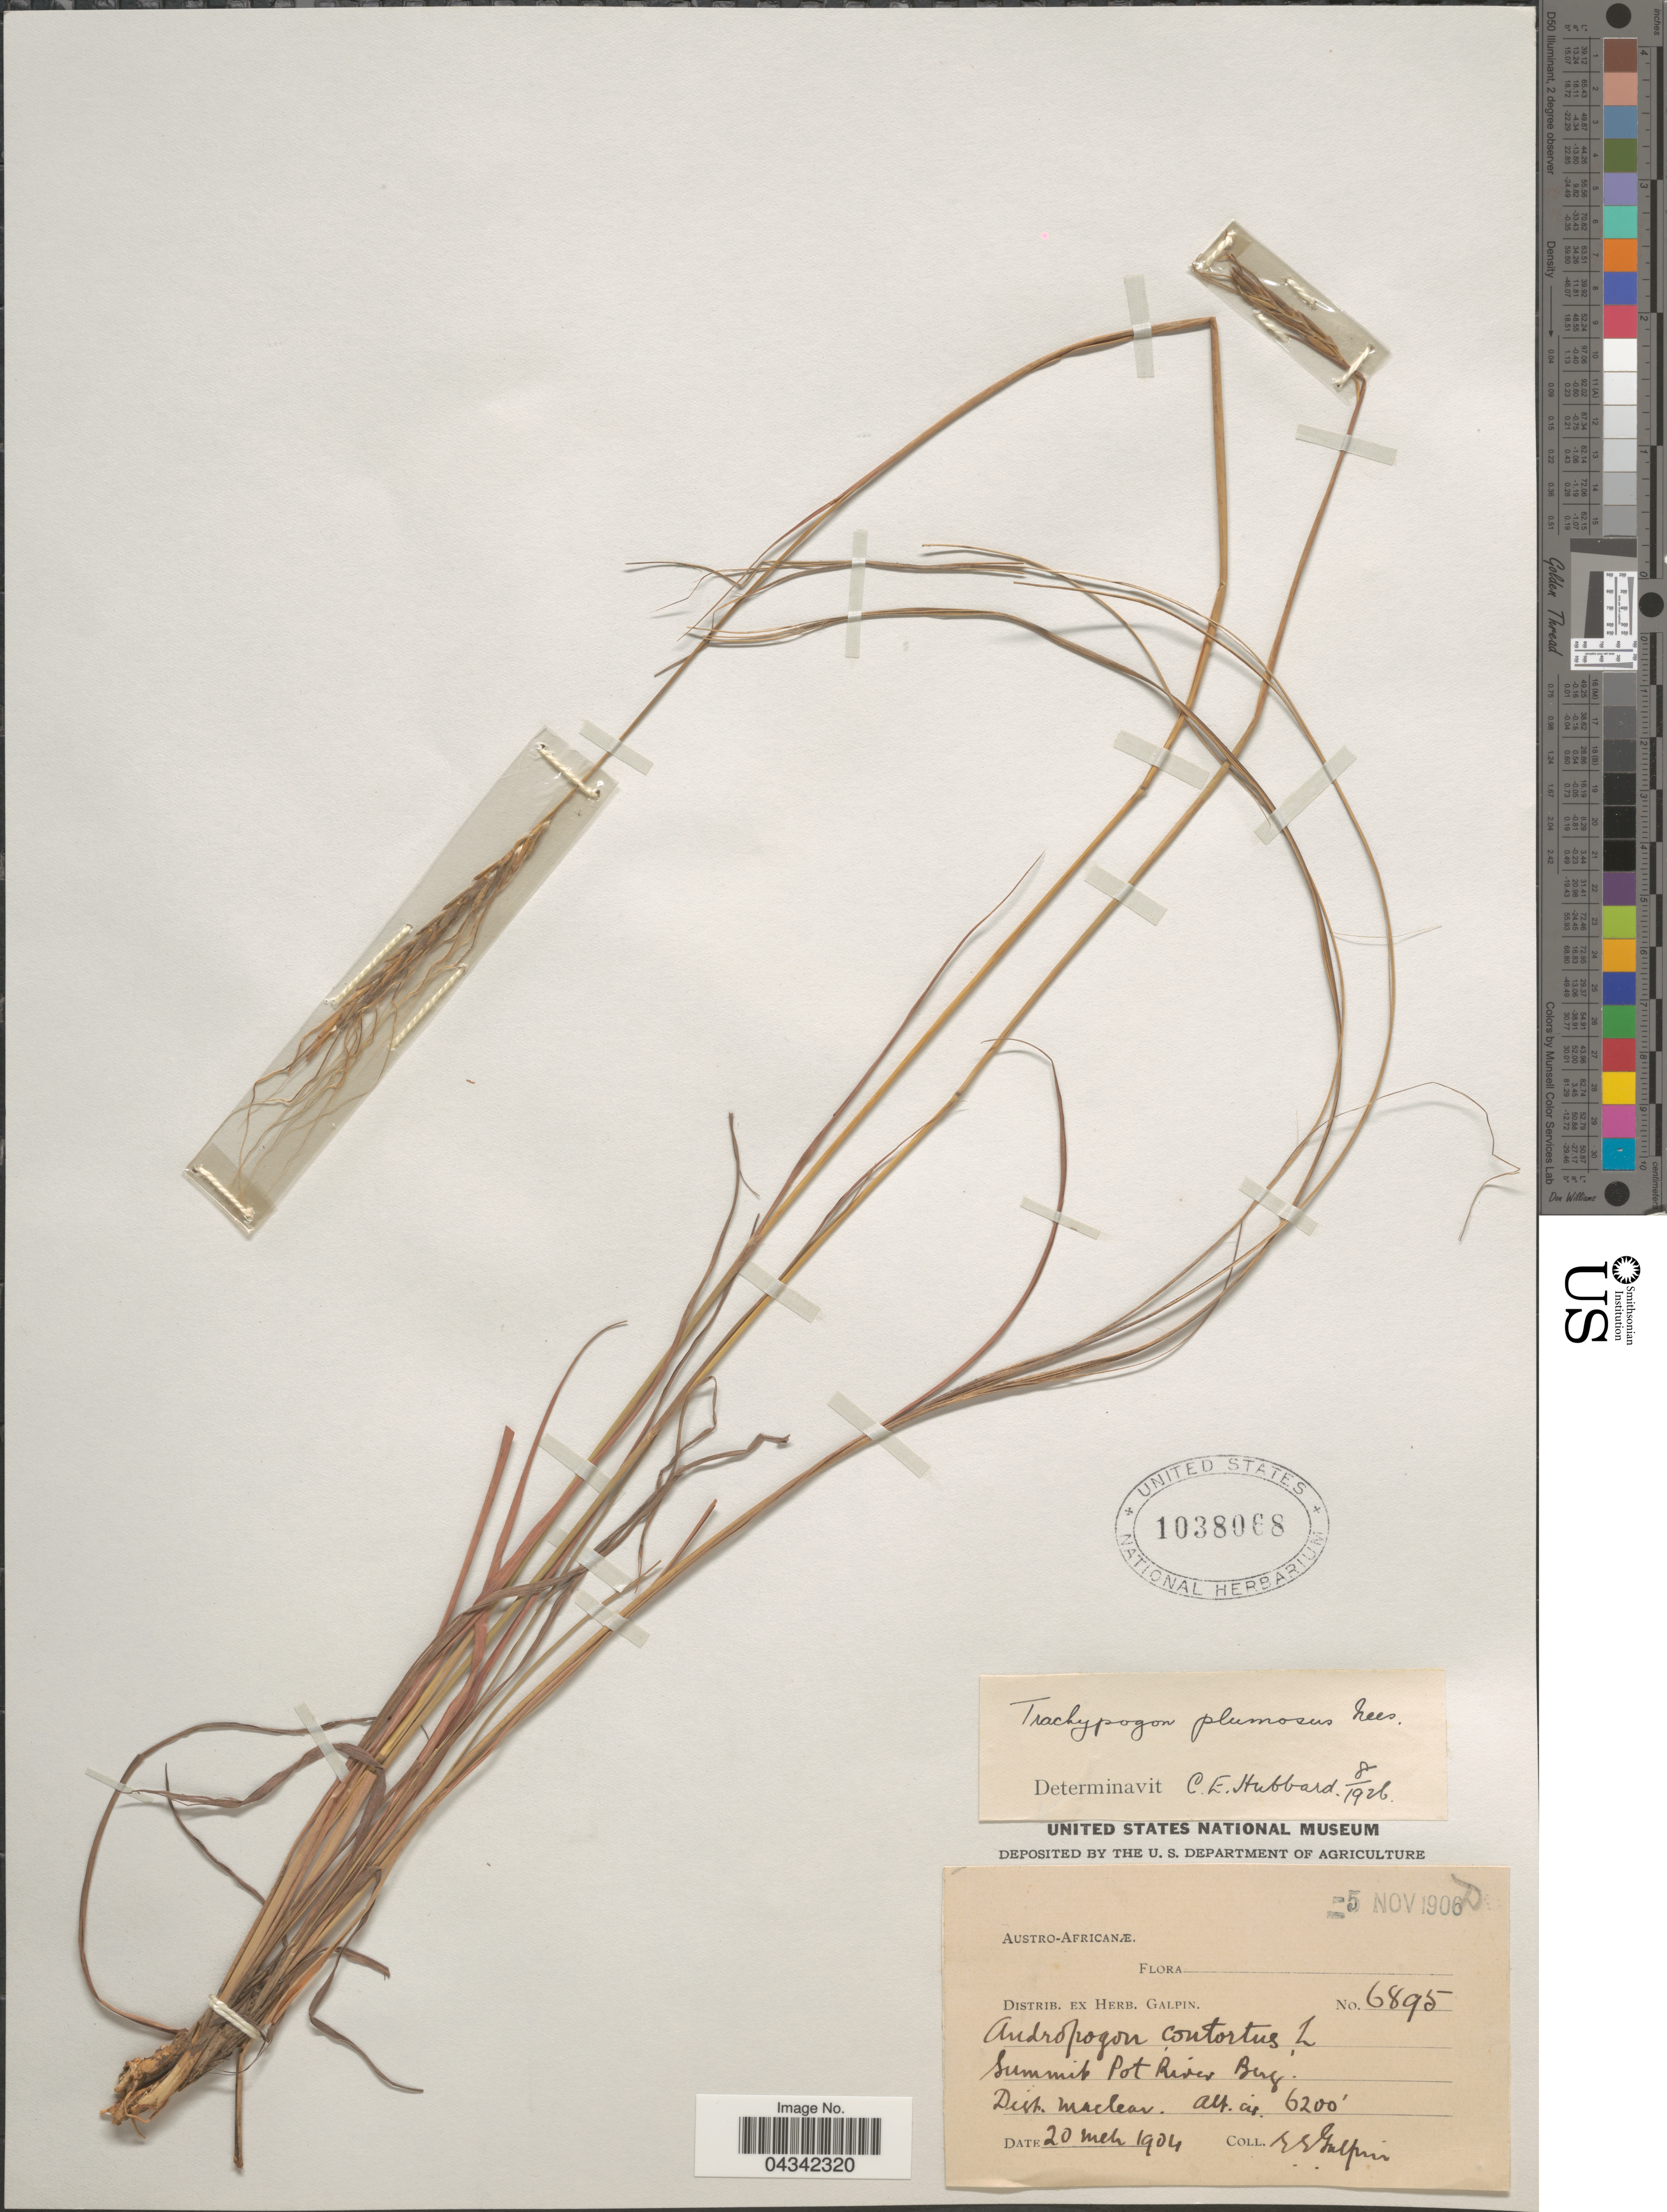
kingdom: Plantae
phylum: Tracheophyta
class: Liliopsida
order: Poales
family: Poaceae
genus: Trachypogon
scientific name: Trachypogon spicatus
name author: (L. f.) Kuntze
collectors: E. Galpin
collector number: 6895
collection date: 1904-03-20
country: South Africa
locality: Austro-Africanæ. Summit of Pot River Berg. Dist. Maclear.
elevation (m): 1890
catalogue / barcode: US 1038068